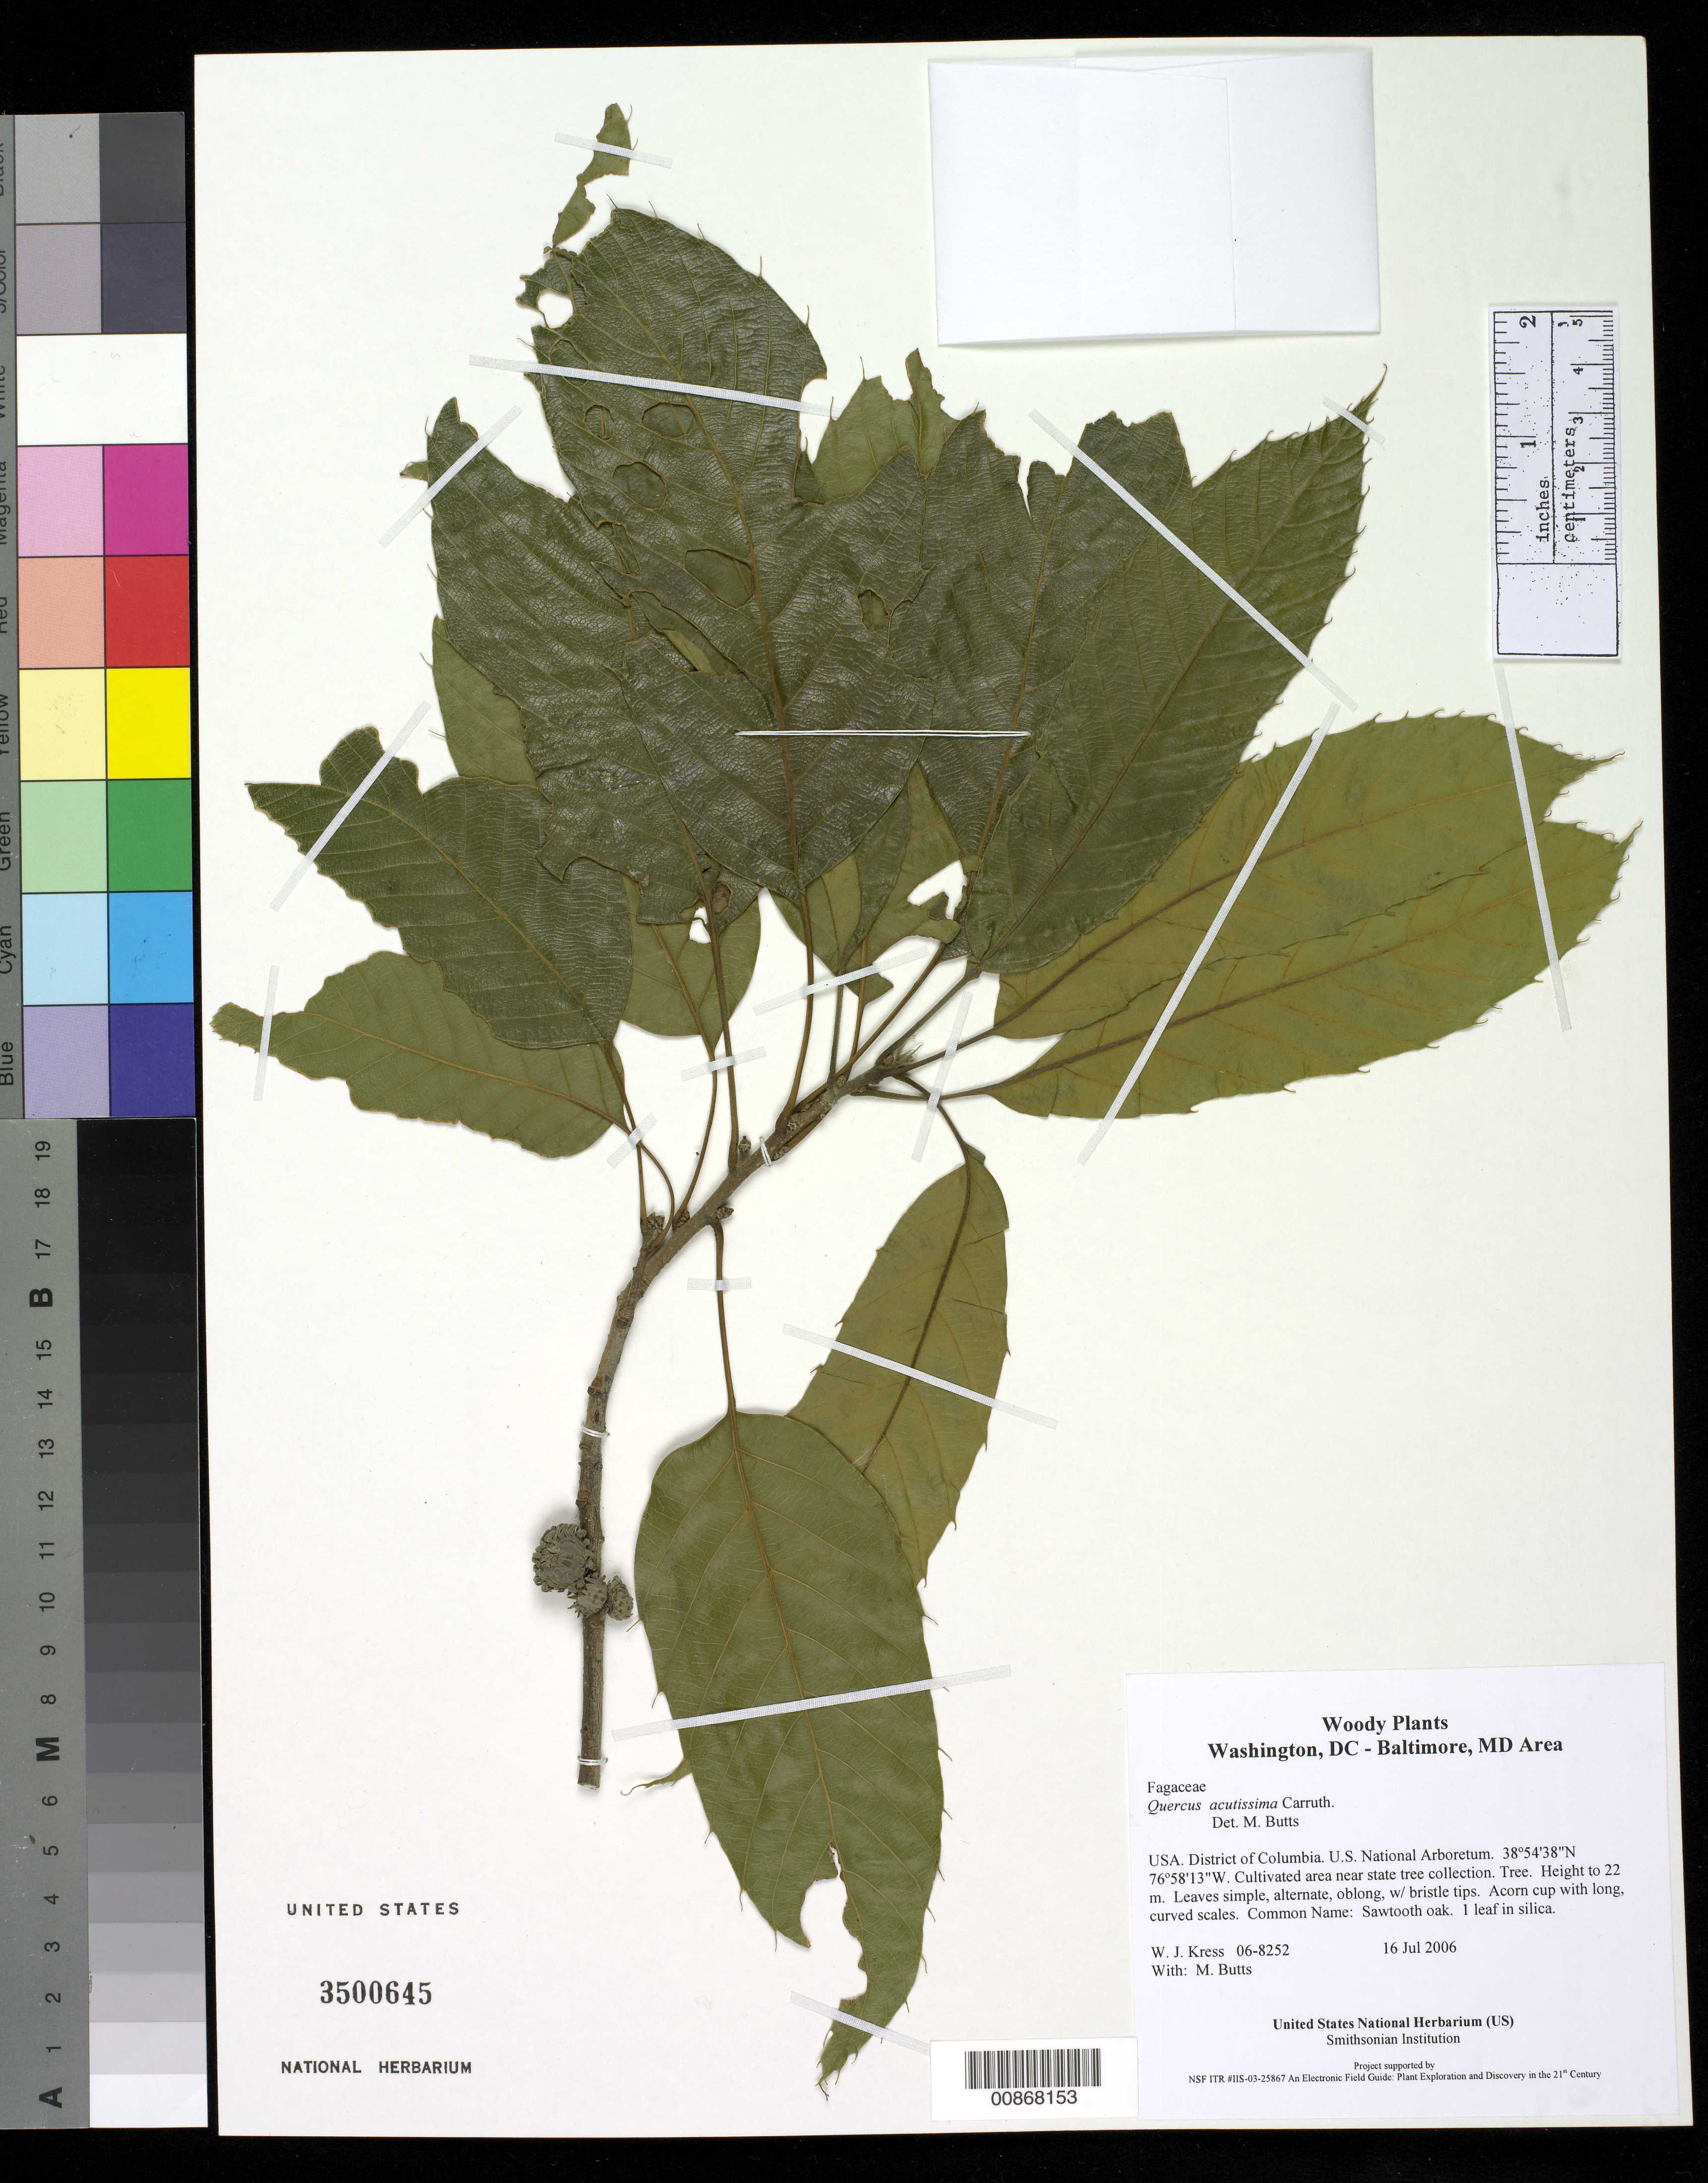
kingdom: Plantae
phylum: Tracheophyta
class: Magnoliopsida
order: Fagales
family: Fagaceae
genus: Quercus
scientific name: Quercus acutissima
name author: Carruth.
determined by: Butts, M. B.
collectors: W. J. Kress & M. B. Butts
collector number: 06-8252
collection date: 2006-07-16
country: United States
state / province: District of Columbia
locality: U.S. National Arboretum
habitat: Cultivated area near state tree collection.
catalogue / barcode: US 3500645